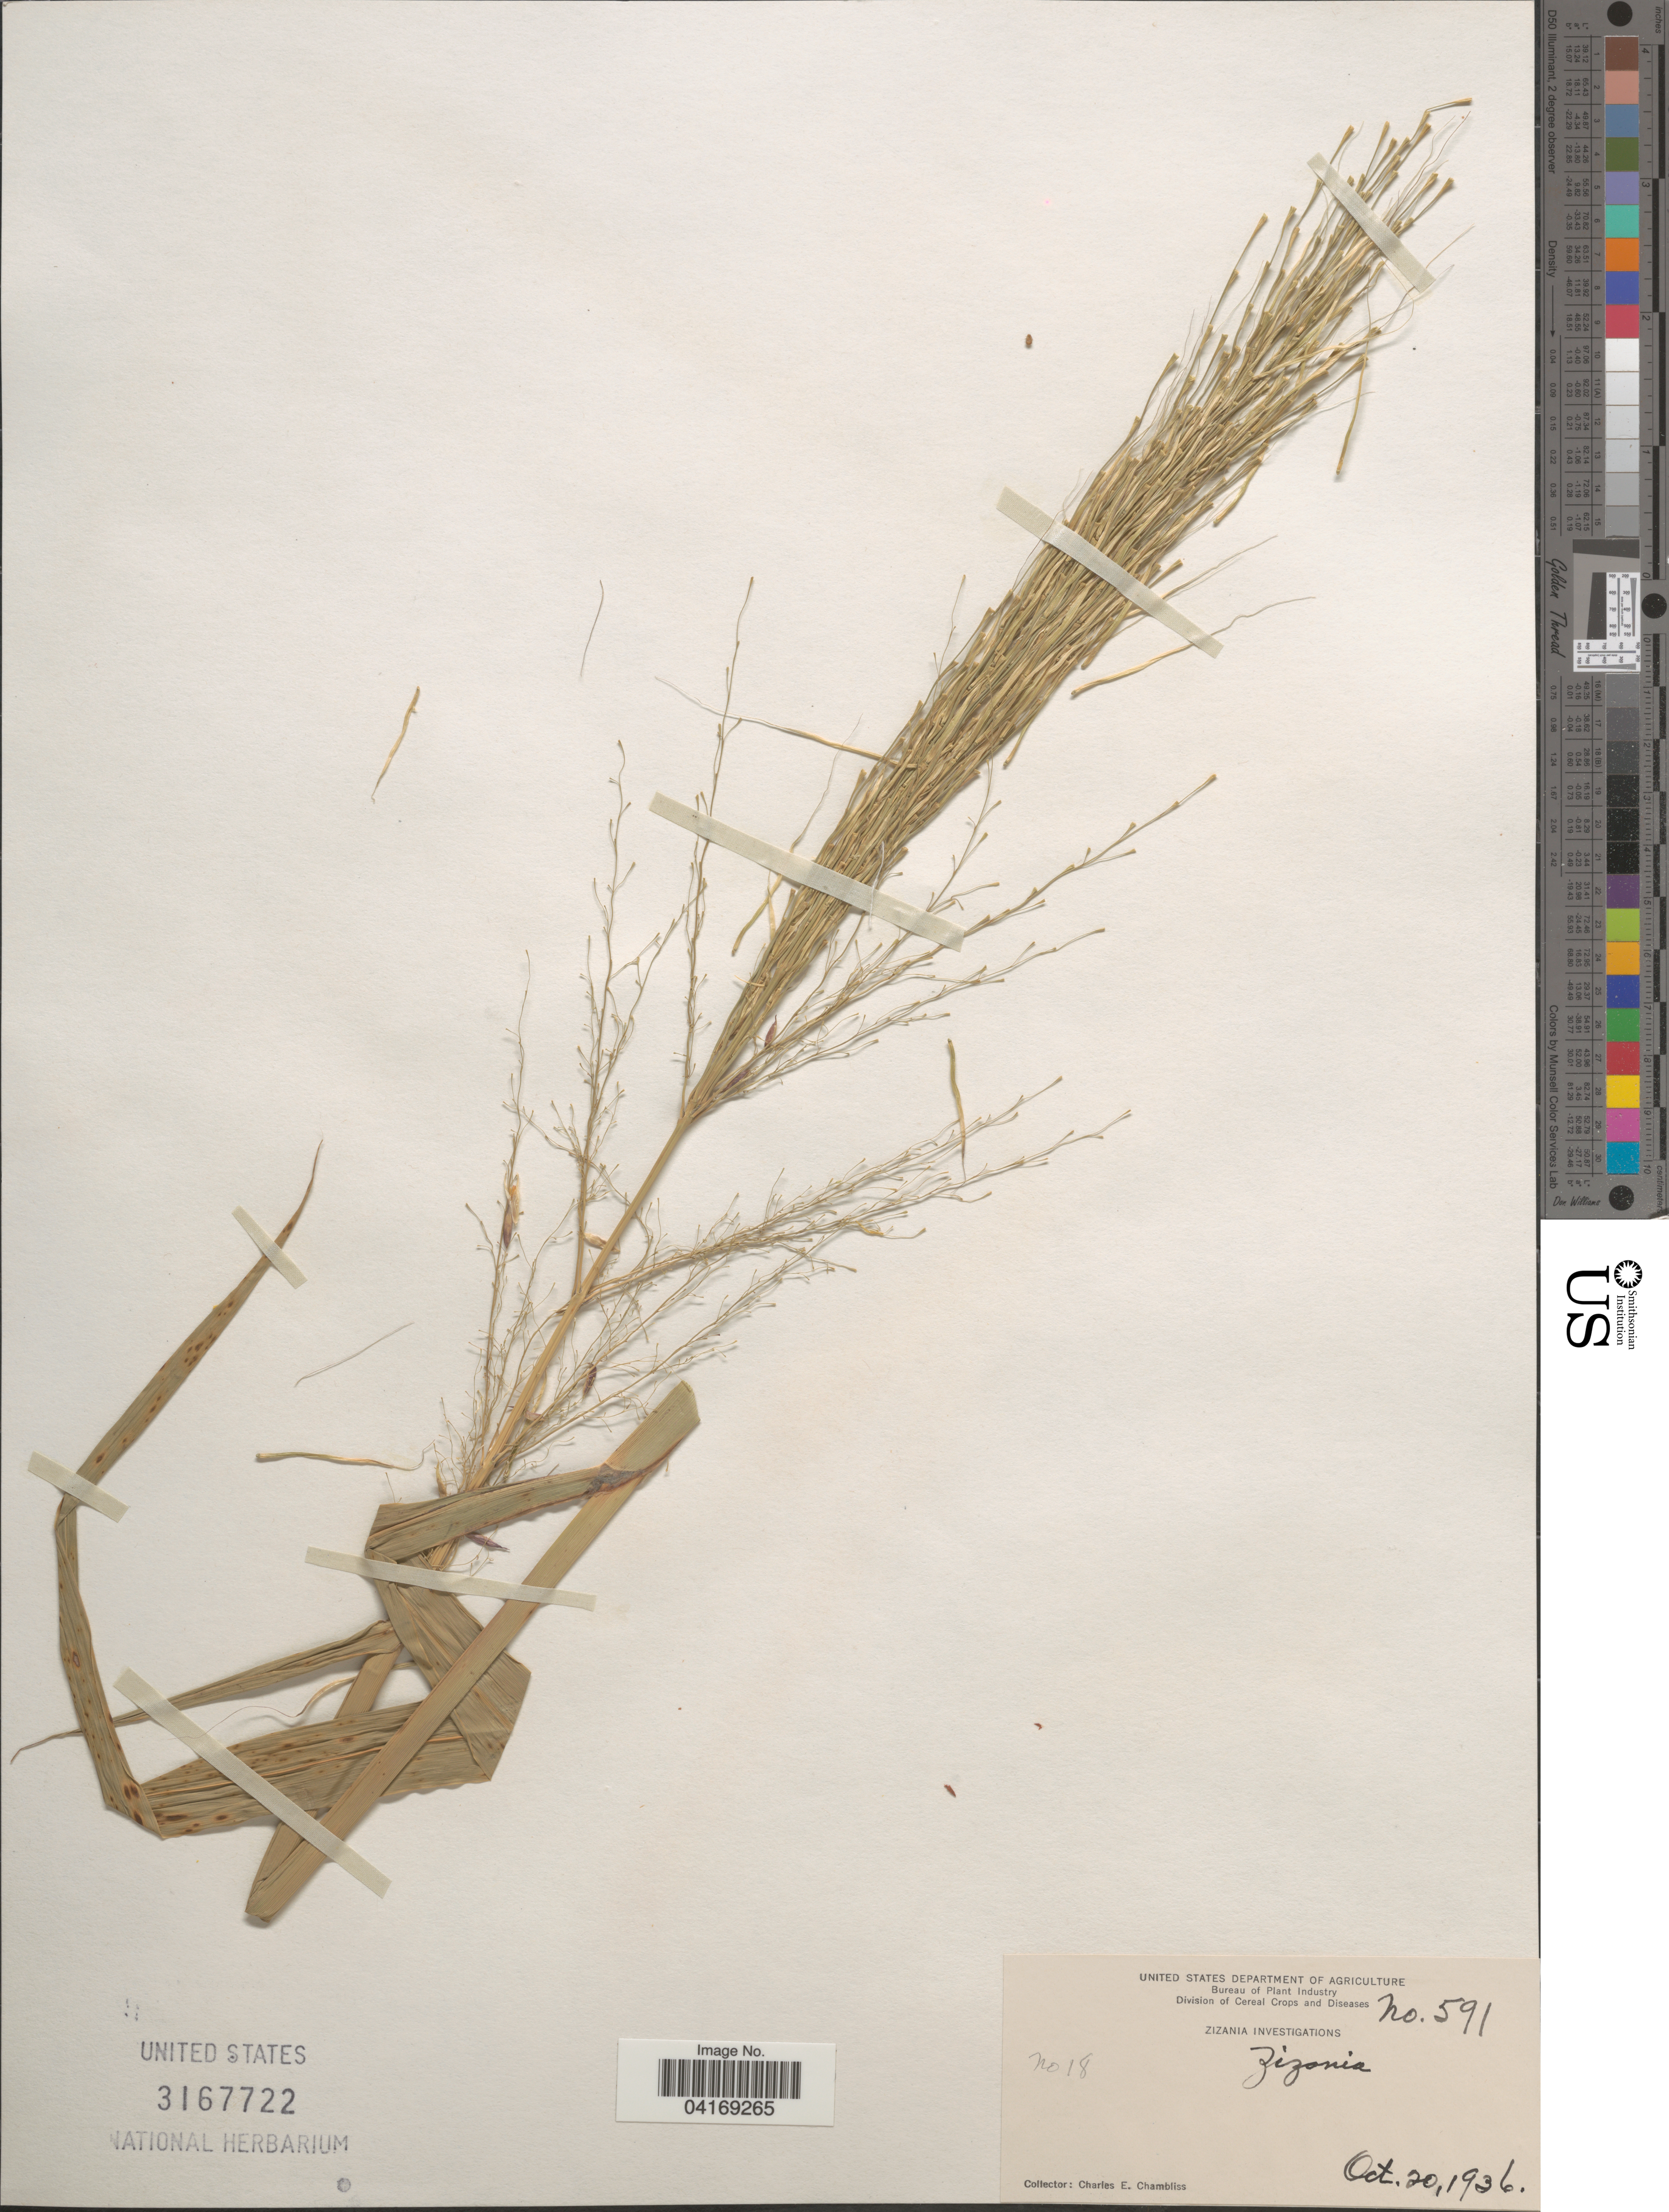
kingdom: Plantae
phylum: Tracheophyta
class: Liliopsida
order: Poales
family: Poaceae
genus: Zizania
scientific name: Zizania sp.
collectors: C. Chambliss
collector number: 591/18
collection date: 1936-10-20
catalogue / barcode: US 3167722